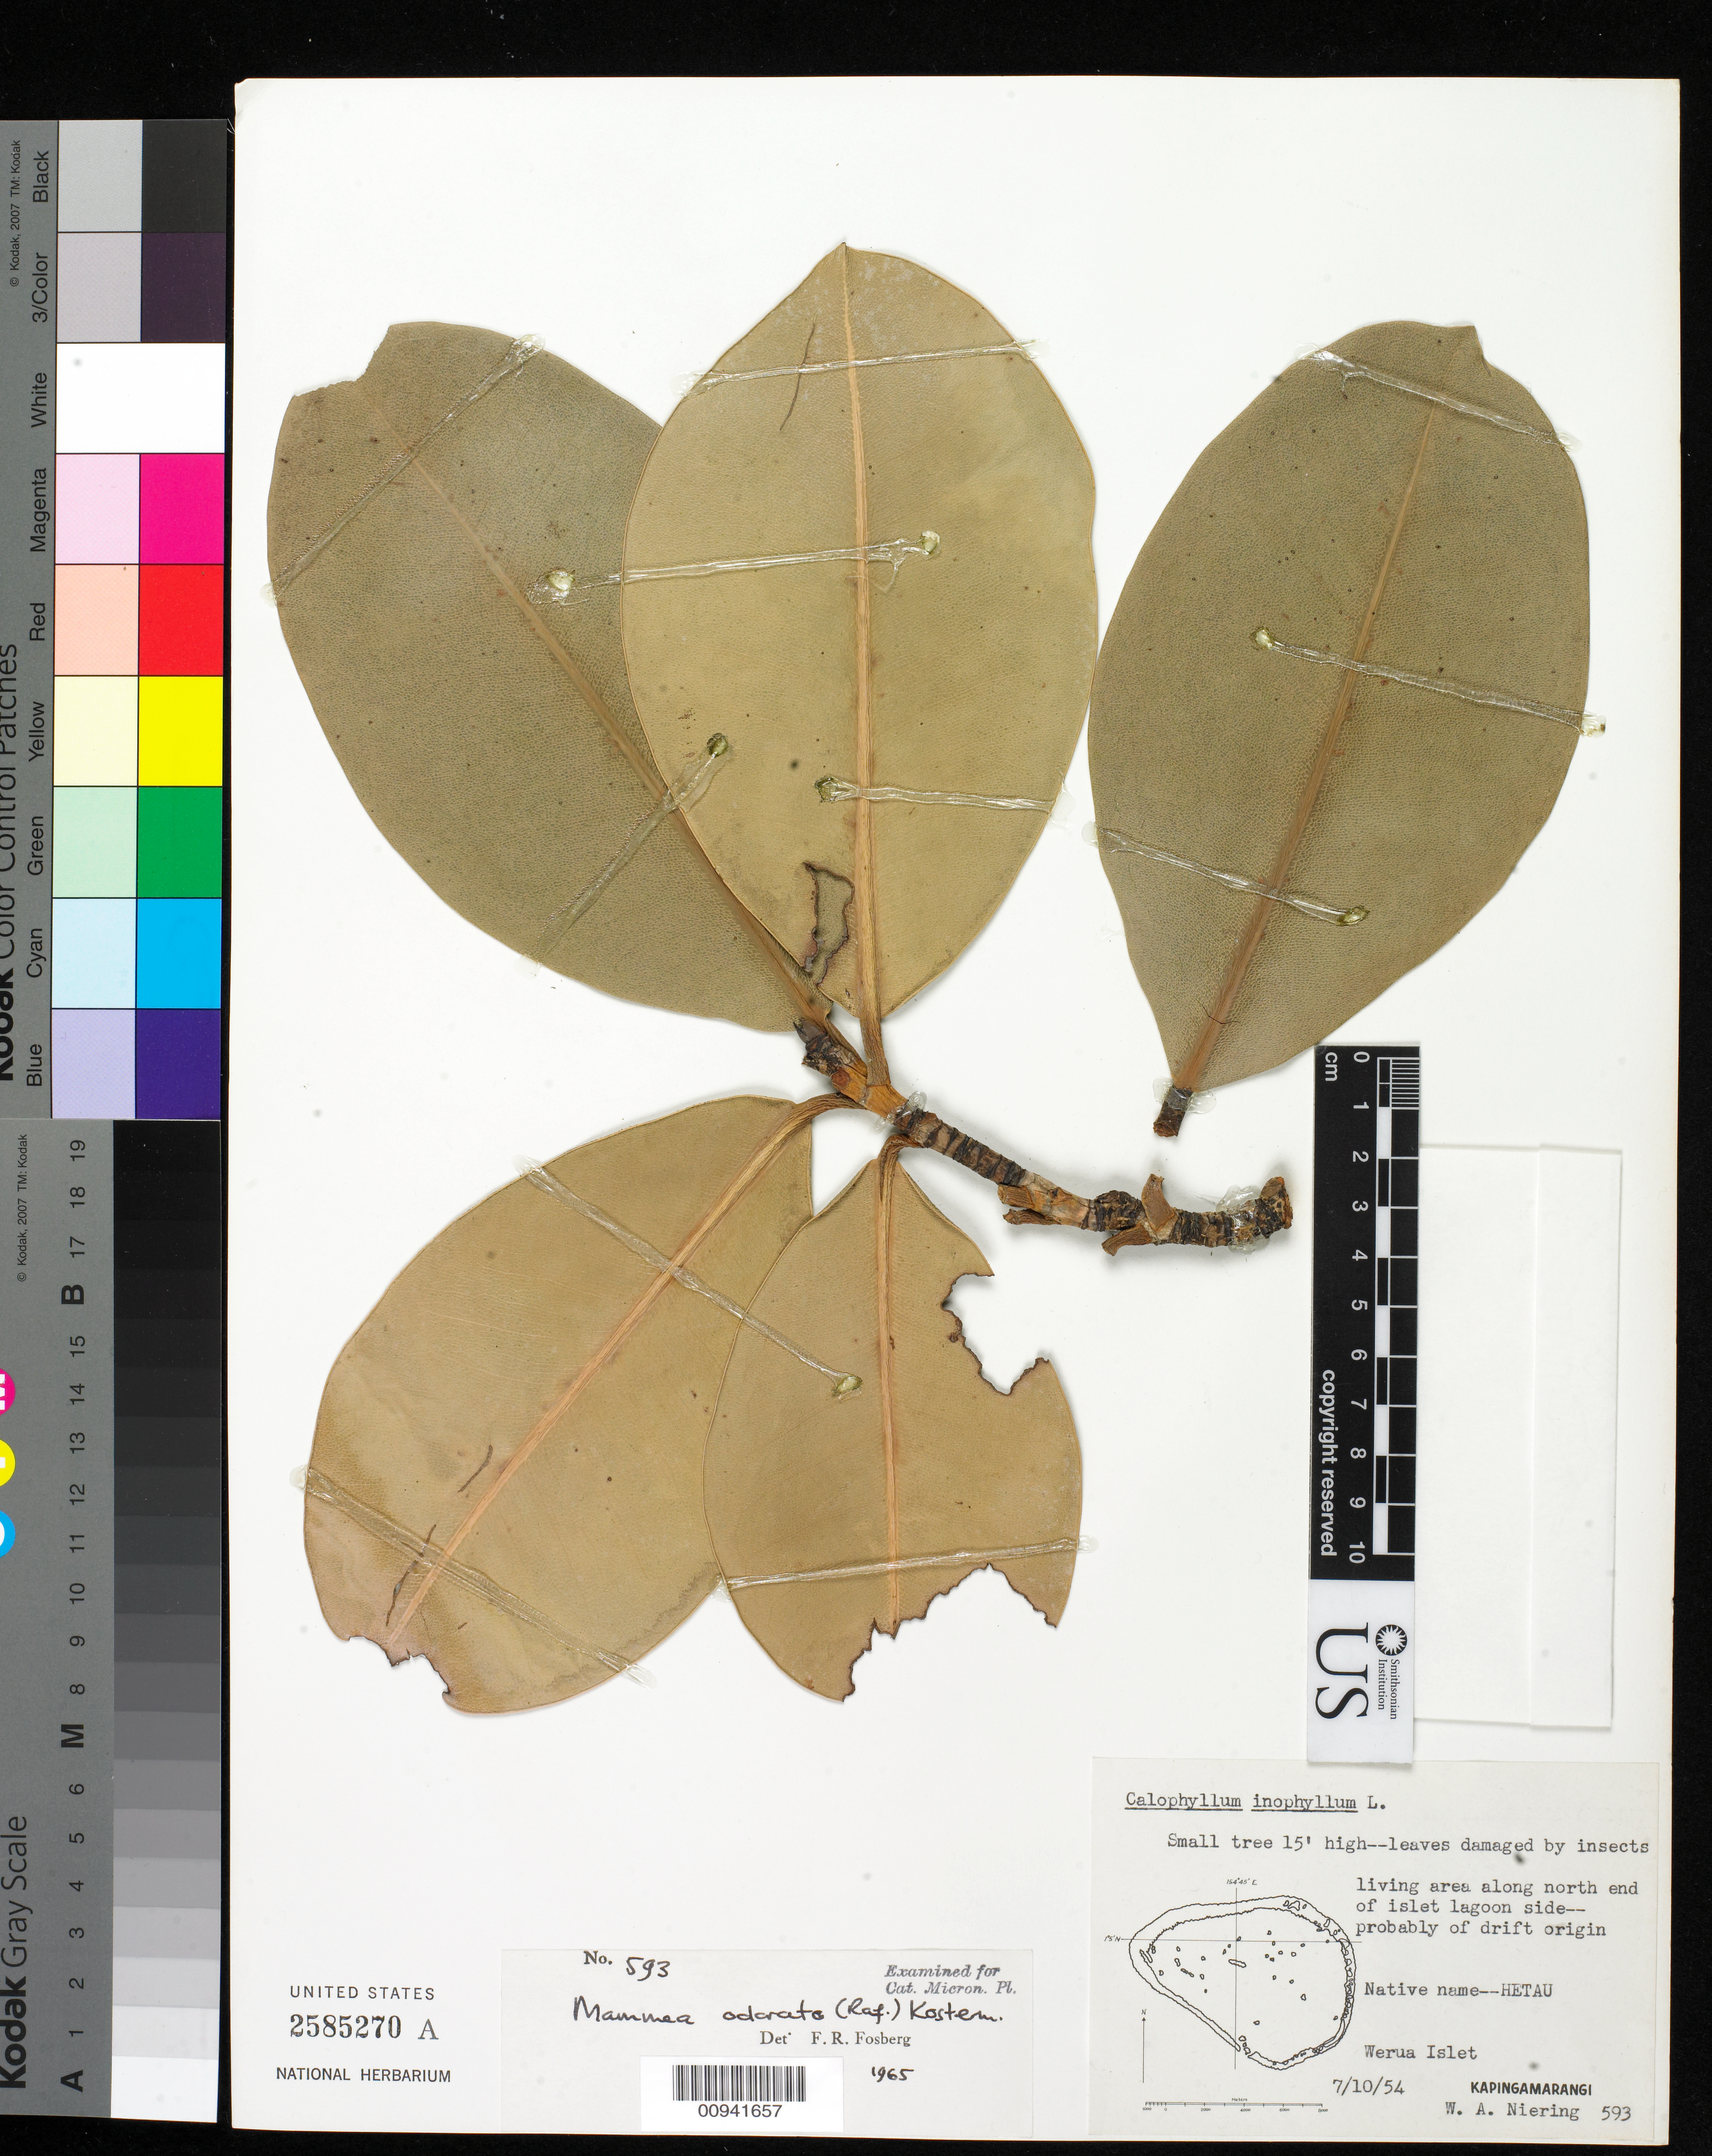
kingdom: Plantae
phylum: Tracheophyta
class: Magnoliopsida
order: Malpighiales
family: Calophyllaceae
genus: Mammea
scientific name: Mammea ochrocarpus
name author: (Raf.) Kosterm.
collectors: W. Niering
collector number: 593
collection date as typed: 07 Oct 1954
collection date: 1954-10-07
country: Micronesia, Federated States of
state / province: Pohnpei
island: Kapingamarangi Atoll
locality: Werua islet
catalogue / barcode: US 2585270